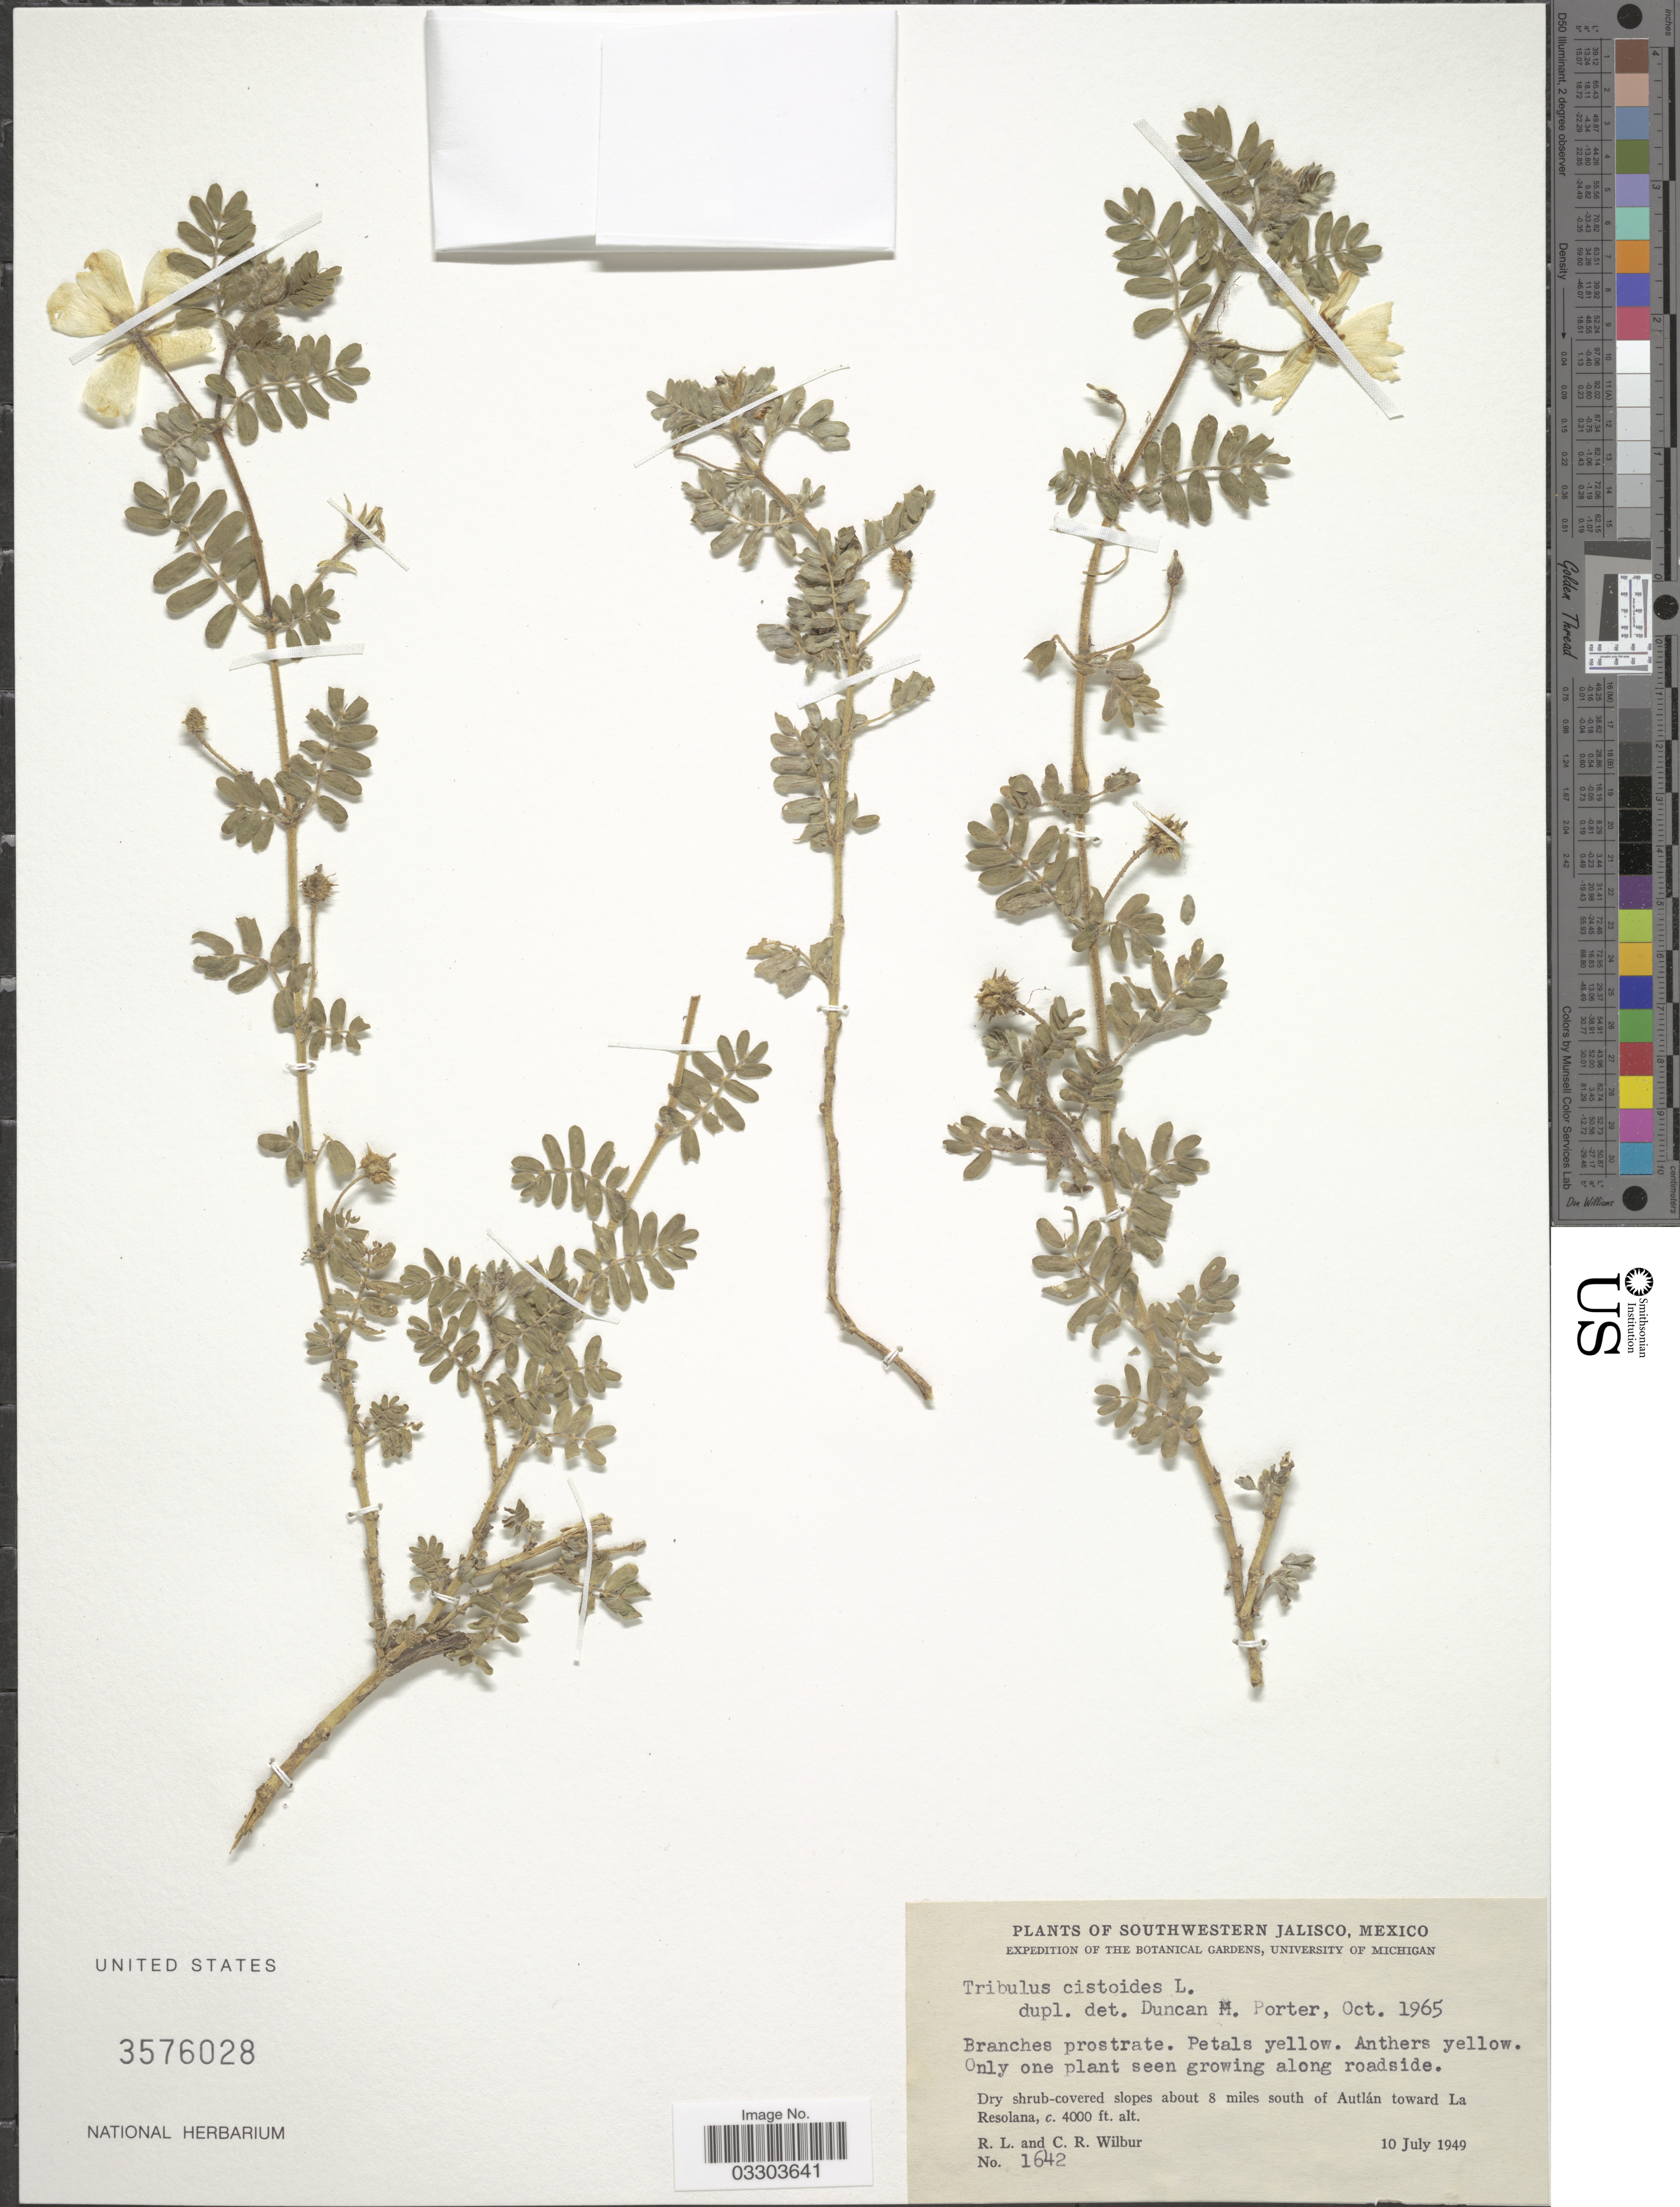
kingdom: Plantae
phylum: Tracheophyta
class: Magnoliopsida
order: Zygophyllales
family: Zygophyllaceae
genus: Tribulus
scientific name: Tribulus cistoides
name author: L.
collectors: R. L. Wilbur & C. Wilbur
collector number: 1642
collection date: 1949-07-10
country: Mexico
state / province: Jalisco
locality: Southwestern Jalisco. Slopes about 8 miles south of Autlán toward La Resolana.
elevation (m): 1219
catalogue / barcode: US 3576028